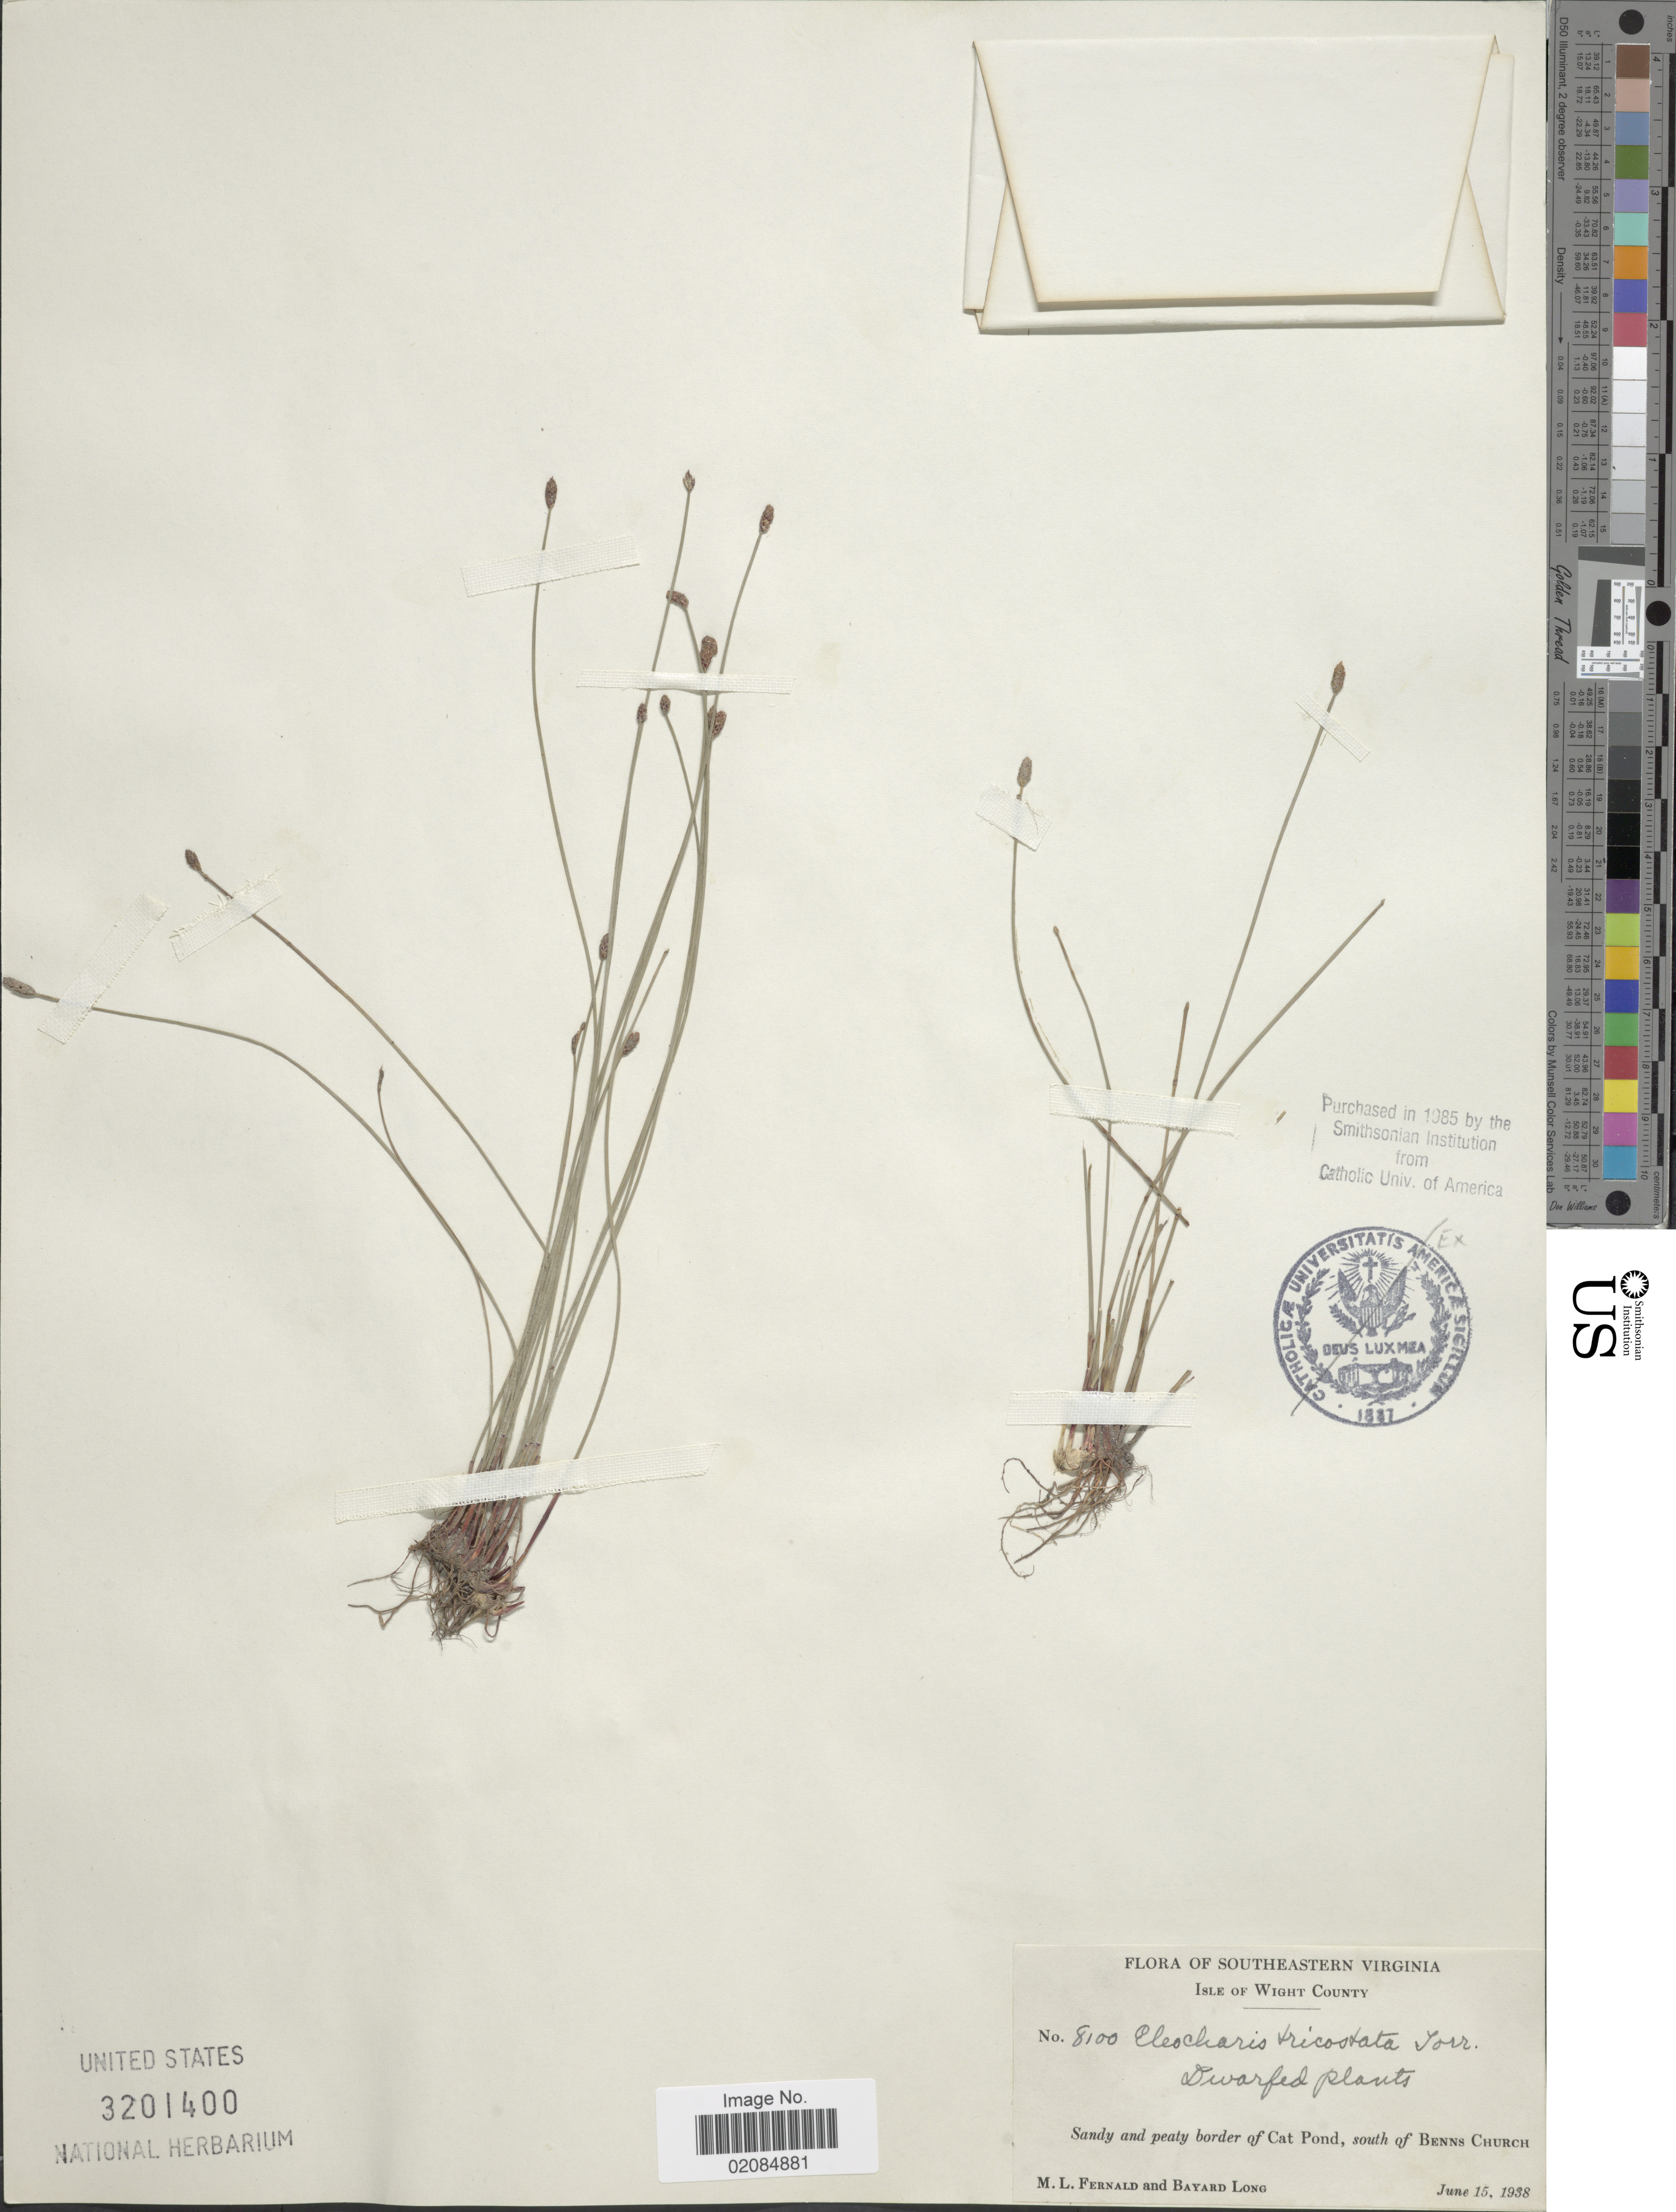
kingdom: Plantae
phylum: Tracheophyta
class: Liliopsida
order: Poales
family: Cyperaceae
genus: Eleocharis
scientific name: Eleocharis tricostata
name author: Torr.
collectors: M. L. Fernald & B. Long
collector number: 8100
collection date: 1938-06-15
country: United States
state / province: Virginia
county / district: Isle of Wight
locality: Southeastern Virginia. Isle of Wight County. Sandy and peaty border of Cat Pond, south of Benns Church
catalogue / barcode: US 3201400